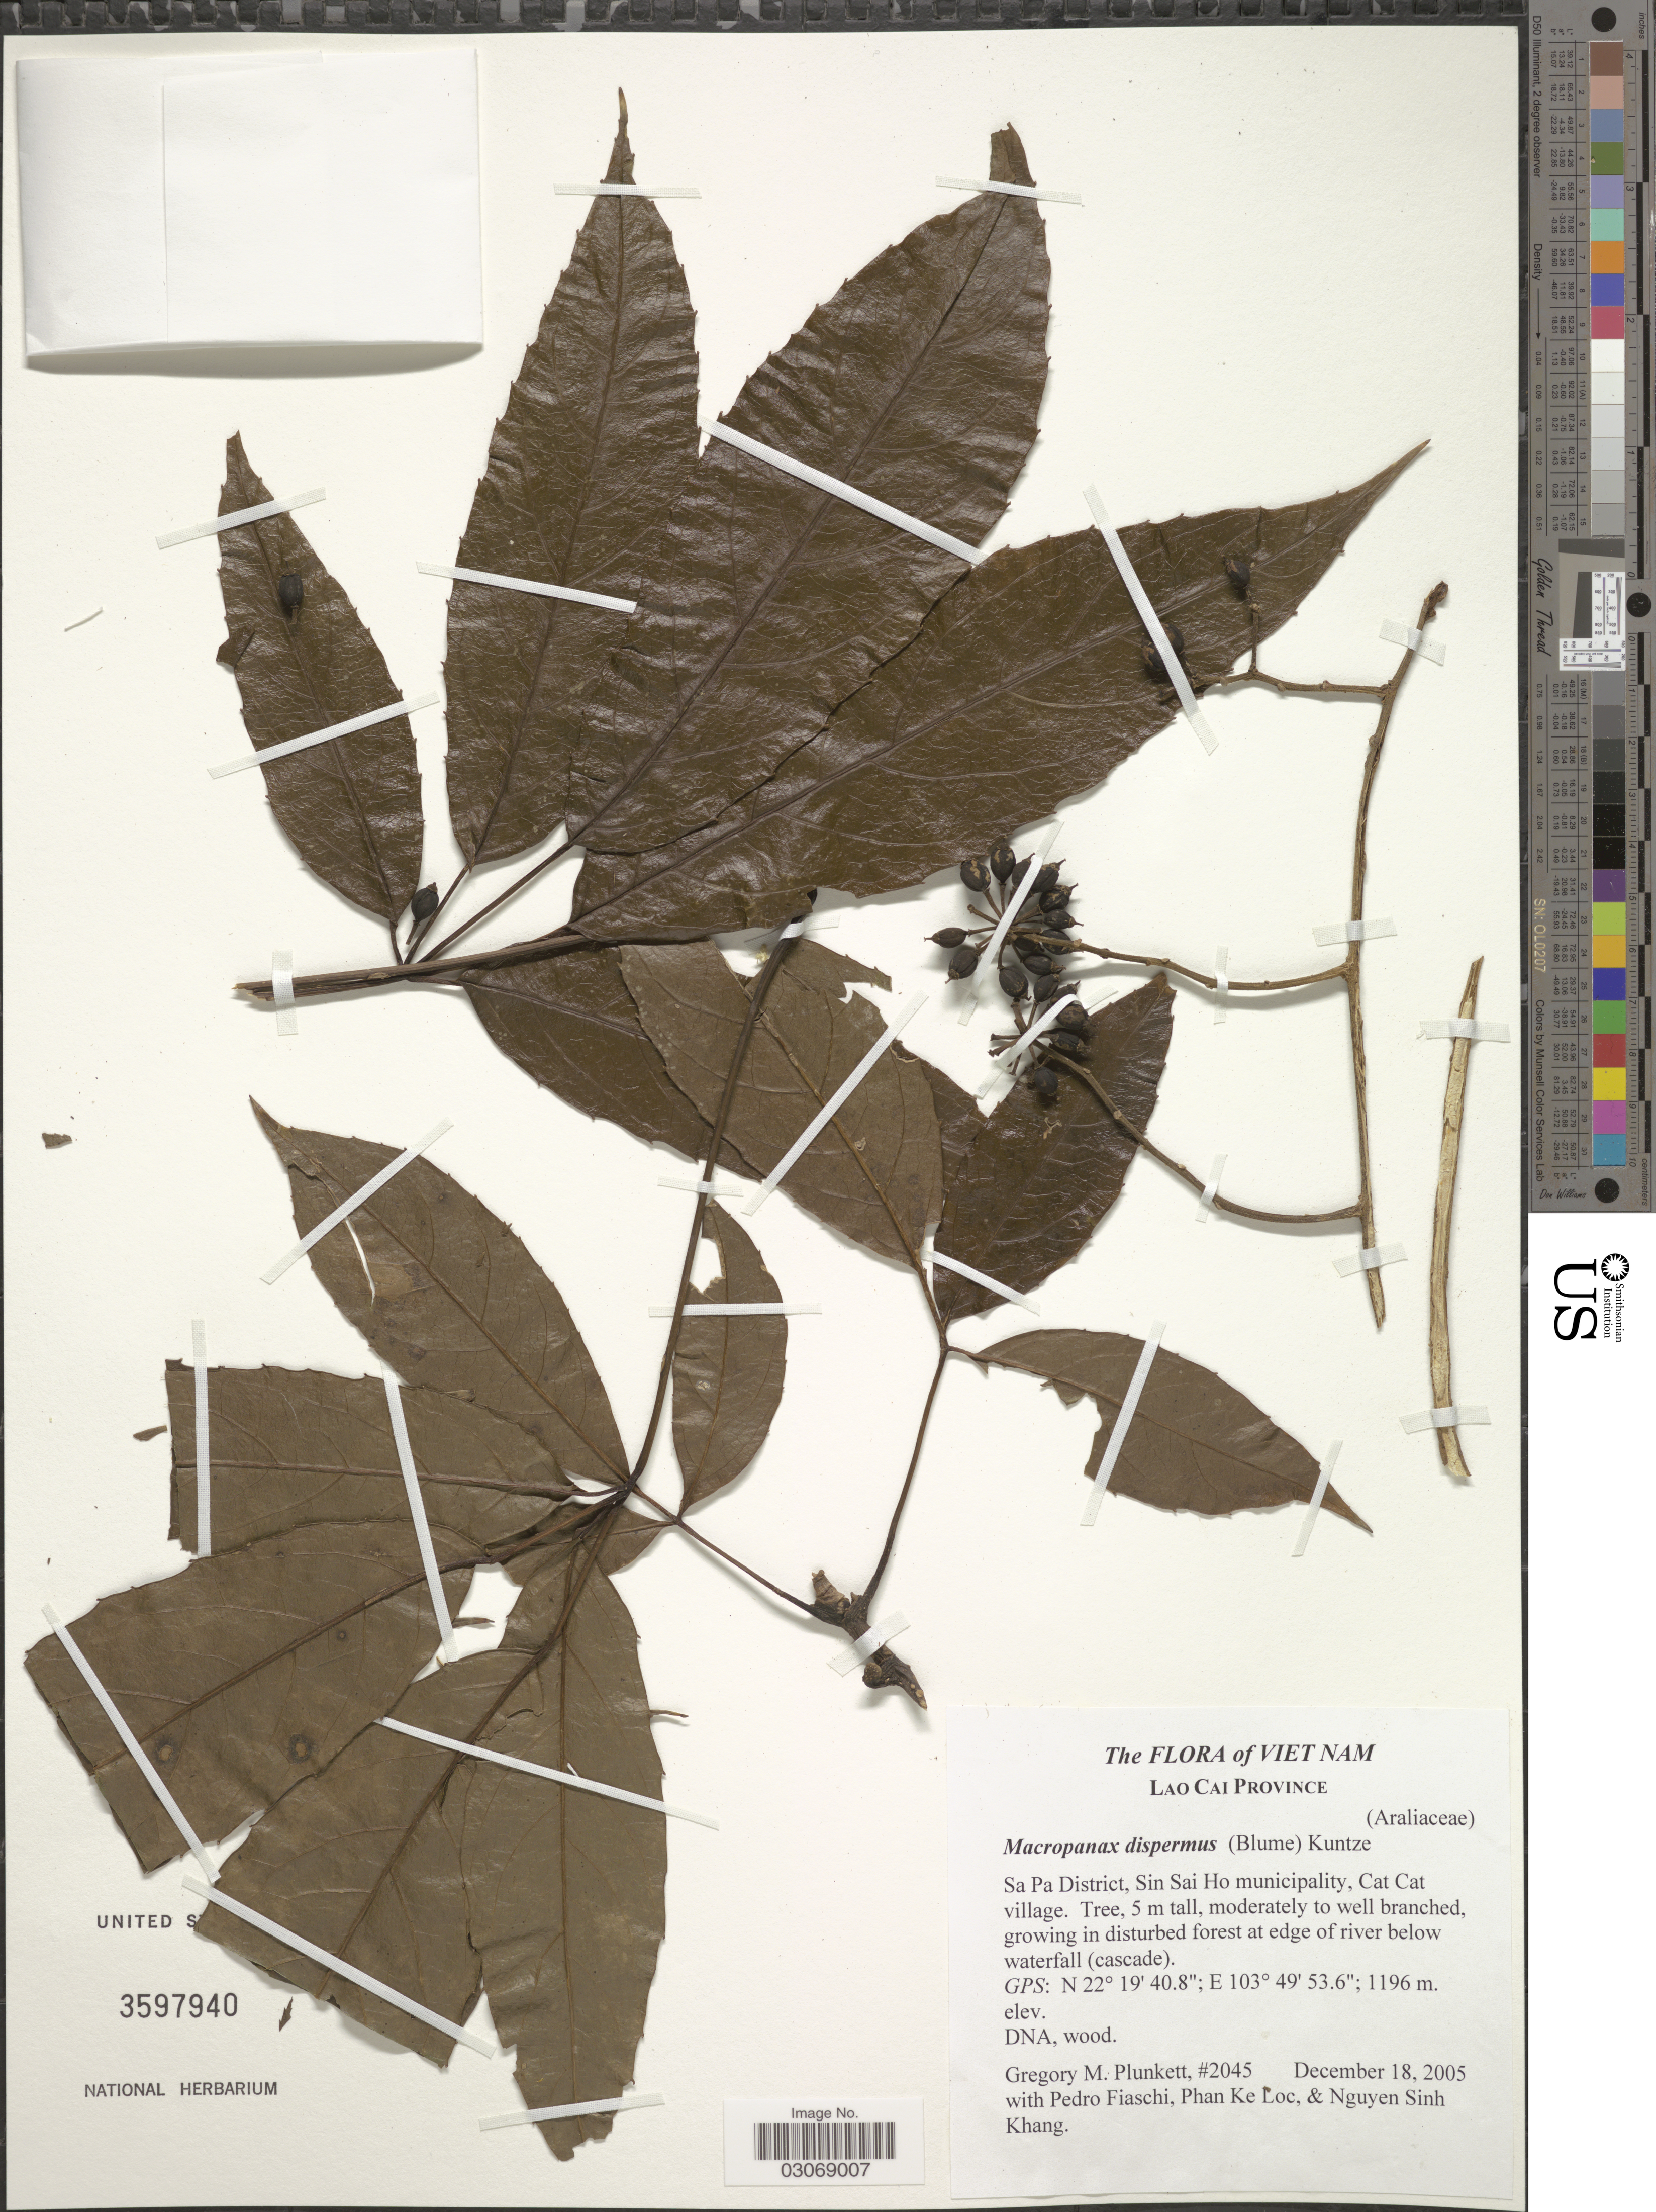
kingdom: Plantae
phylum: Tracheophyta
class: Magnoliopsida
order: Apiales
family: Araliaceae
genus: Macropanax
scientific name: Macropanax dispermus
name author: (Blume) Kuntze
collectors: G. M. Plunkett, P. Fiaschi, Phan Kê Lôc & N. Khang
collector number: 2045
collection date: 2005-12-18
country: Vietnam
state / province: Lao Cai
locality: Lao Cai Province. Sa Pa District, Sin Sai Ho municipality, Cat Cat village. In disturbed forest at edge of river below waterfall (cascade).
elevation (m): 1196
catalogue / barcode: US 3597940